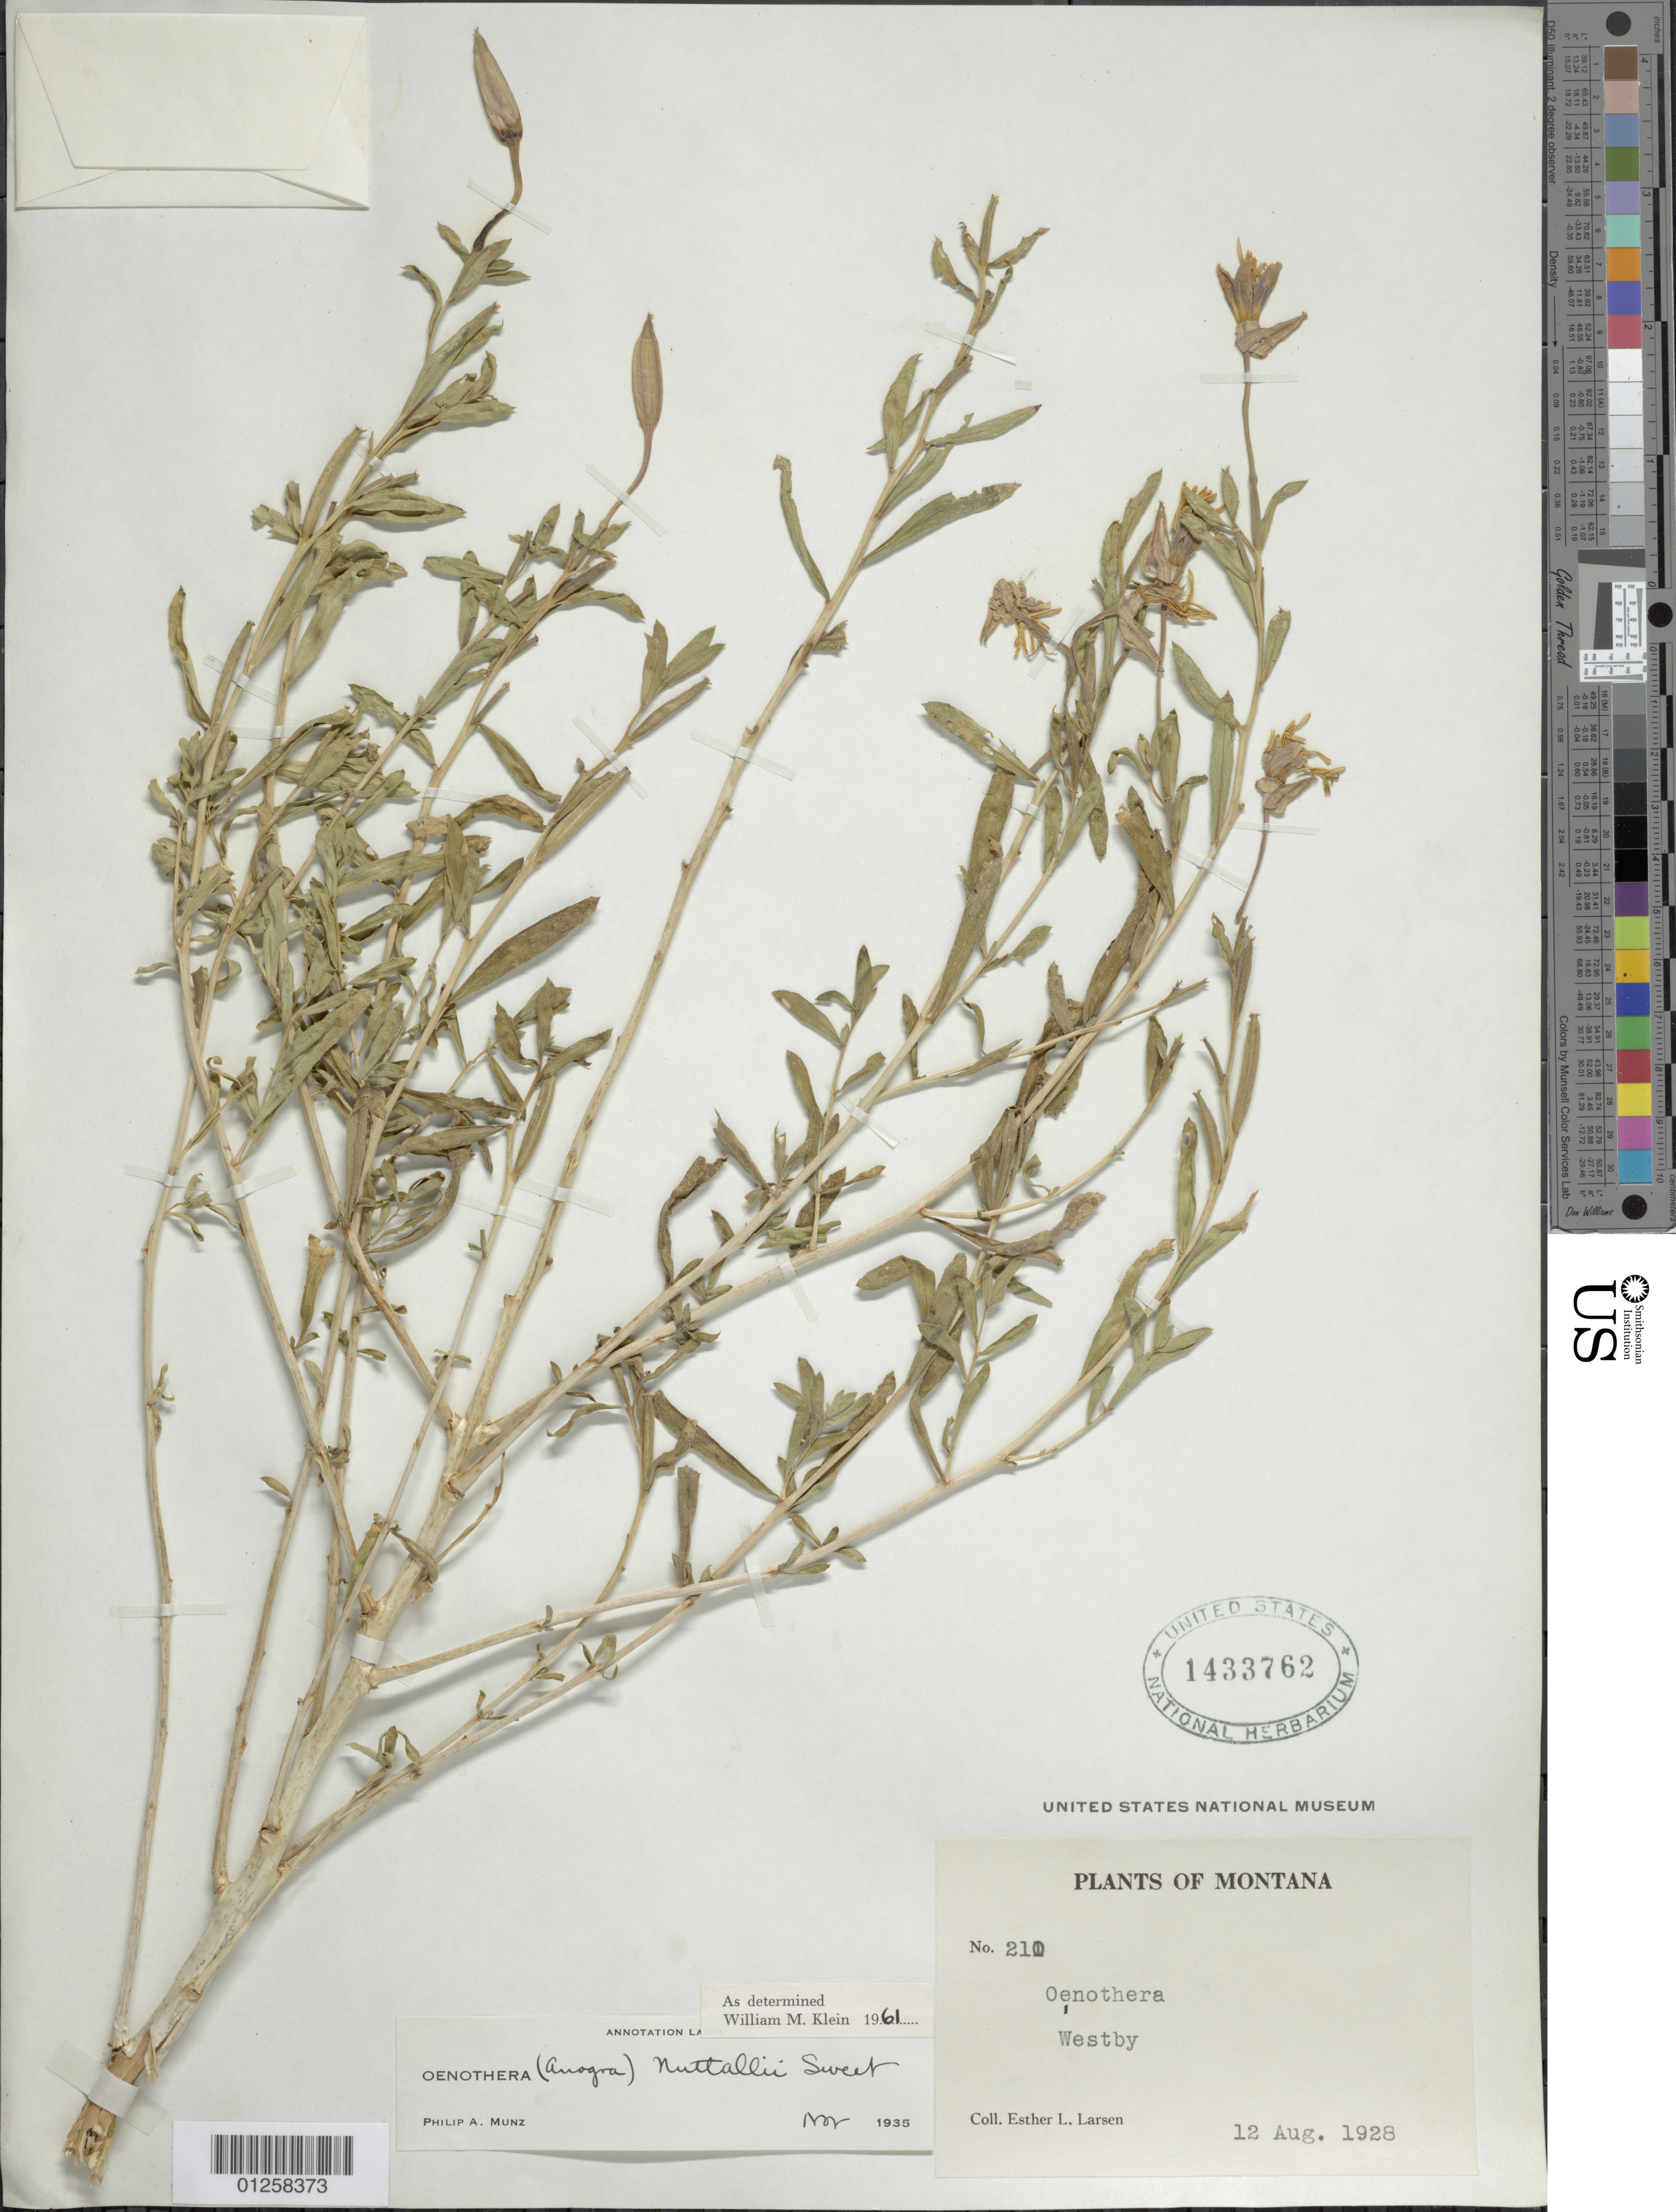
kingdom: Plantae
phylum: Tracheophyta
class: Magnoliopsida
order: Myrtales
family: Onagraceae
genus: Oenothera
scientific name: Oenothera nuttallii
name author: Sweet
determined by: Klein, W. M.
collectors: E. Larsen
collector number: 210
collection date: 1928-08-12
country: United States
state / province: Montana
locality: Westby.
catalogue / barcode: US 1433762